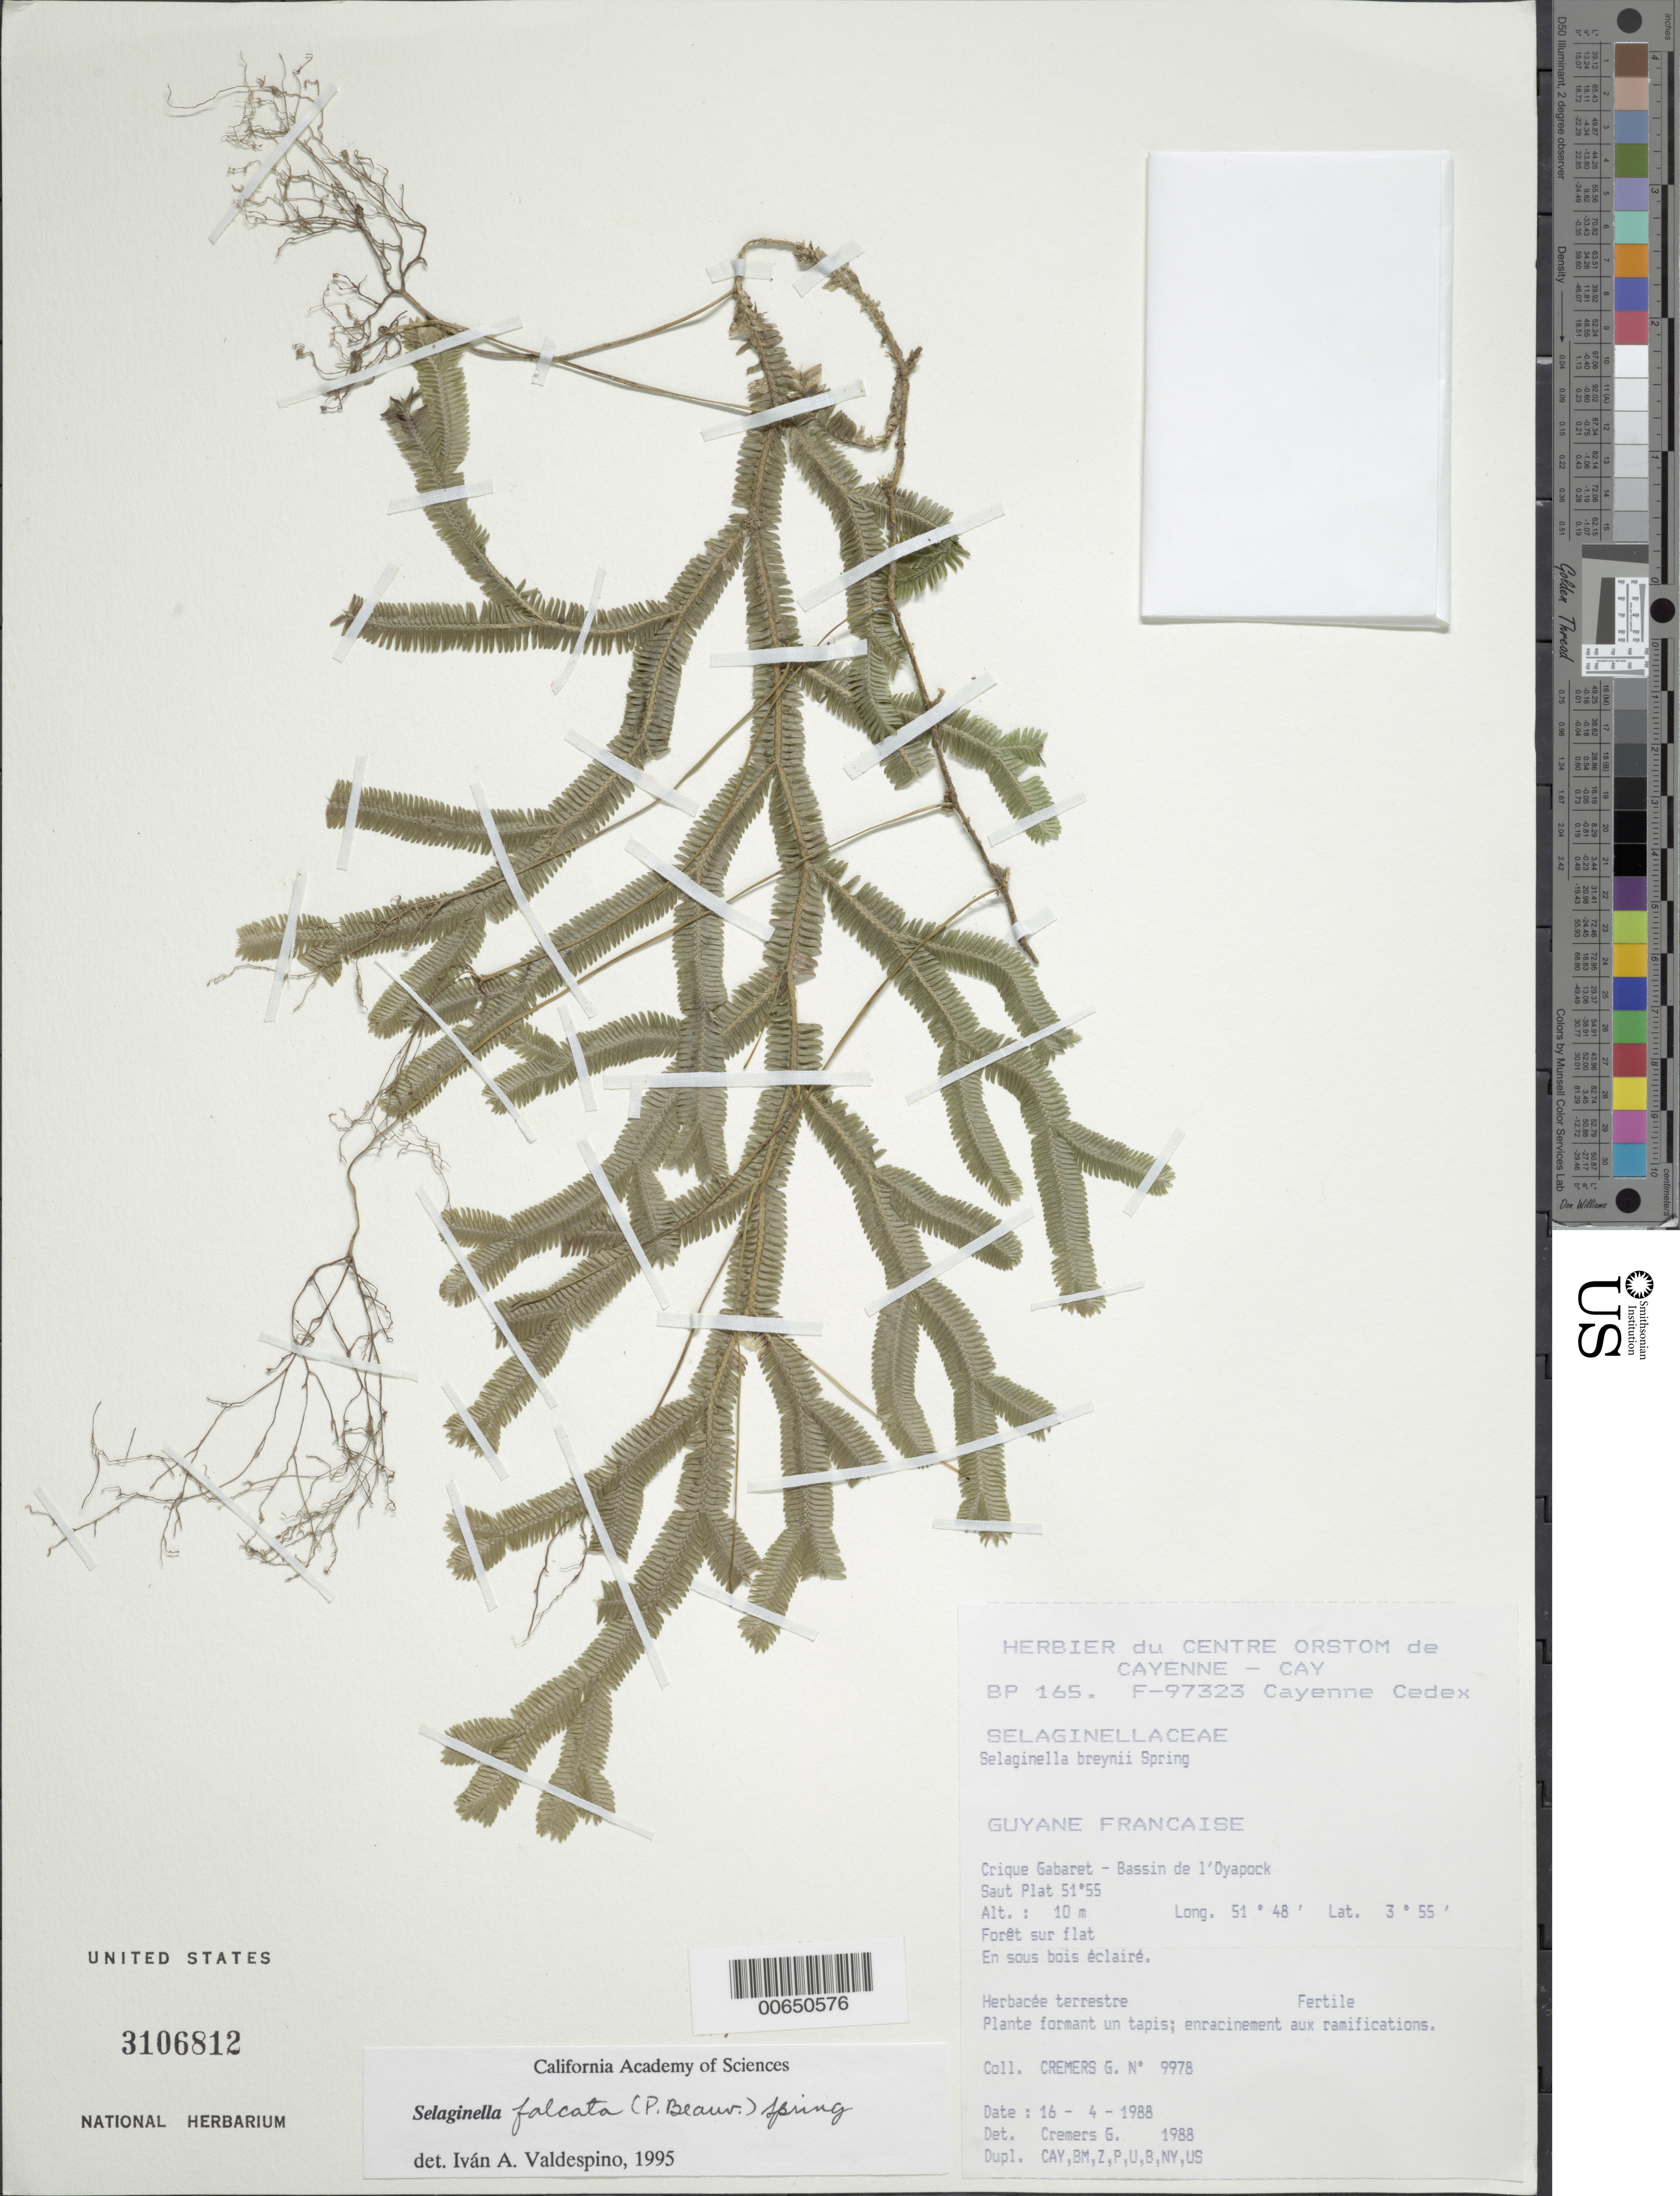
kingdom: Plantae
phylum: Tracheophyta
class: Lycopodiopsida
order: Selaginellales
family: Selaginellaceae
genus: Selaginella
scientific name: Selaginella falcata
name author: (P. Beauv.) Spring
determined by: Valdespino, I. A., (PMA), Universidad de Panama (PANAMA)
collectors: G. Cremers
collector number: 9978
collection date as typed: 16-Apr-88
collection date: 1988-04-16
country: French Guiana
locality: Crique Gabaret, Bassin de l'Oyapock; Saut Plat 51º55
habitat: Forêt sur flat en sous bois èclairé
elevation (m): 10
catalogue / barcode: US 3106812